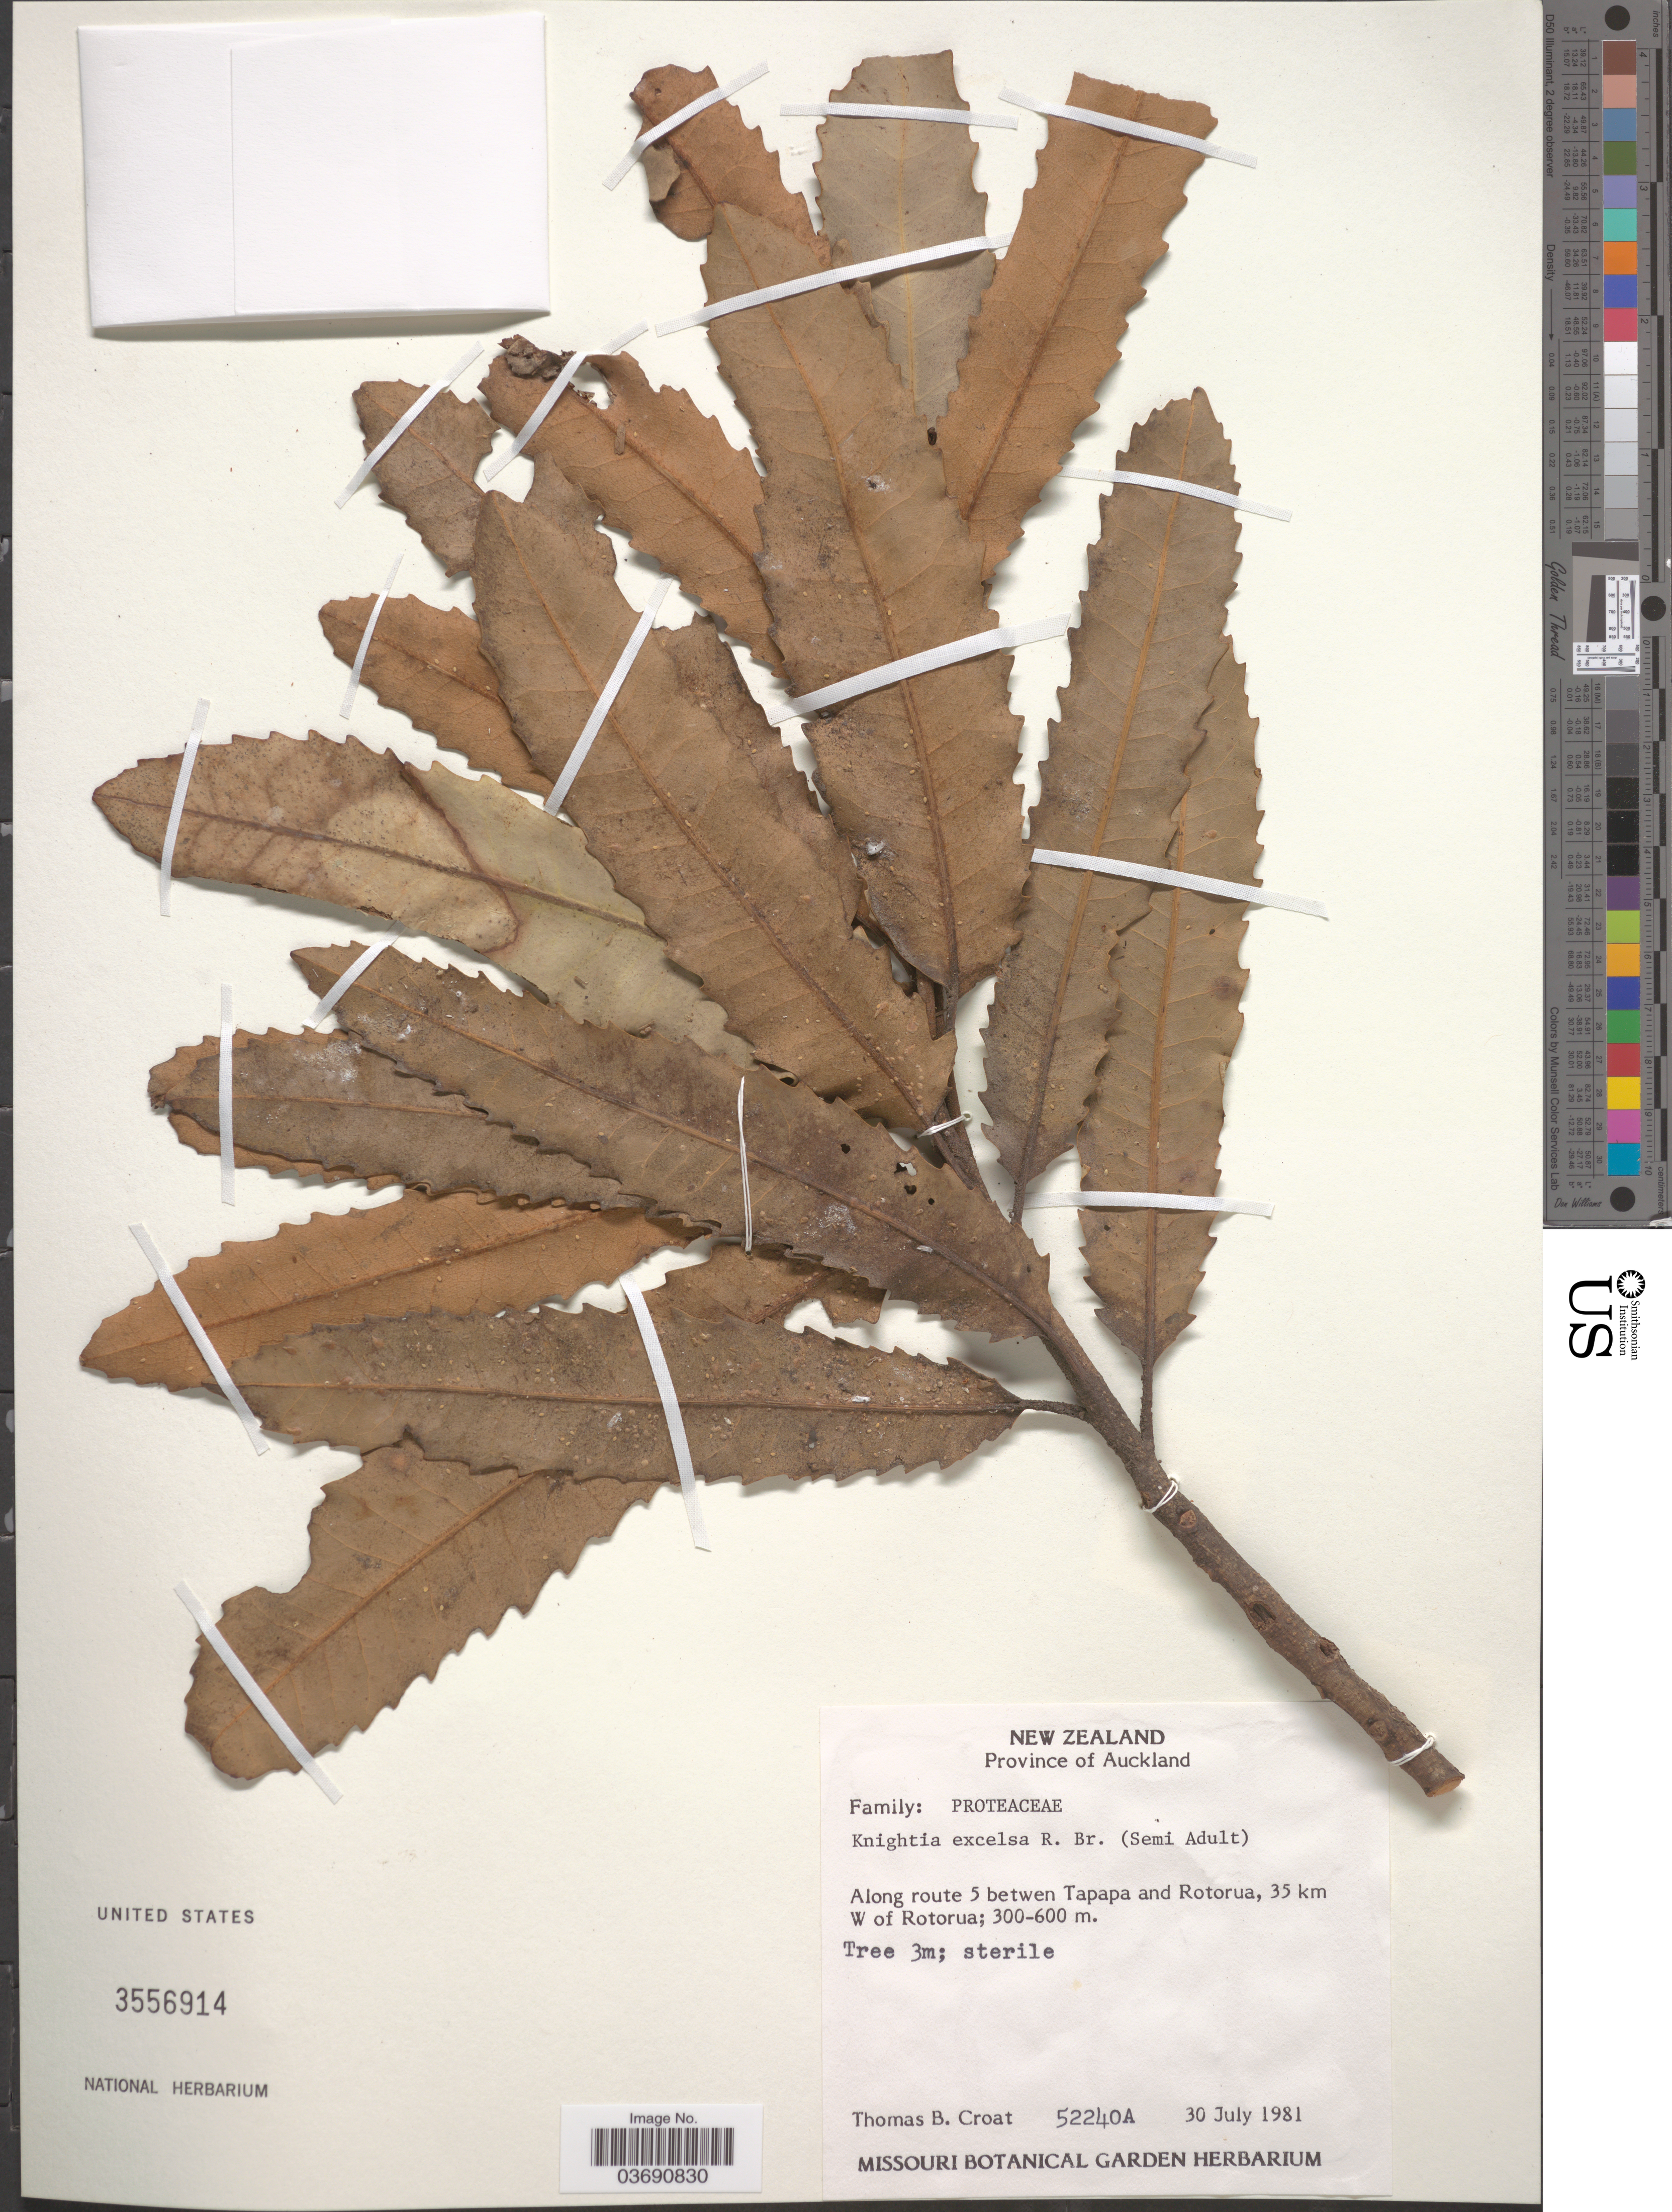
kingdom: Plantae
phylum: Tracheophyta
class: Magnoliopsida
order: Proteales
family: Proteaceae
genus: Knightia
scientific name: Knightia excelsa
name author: R. Br.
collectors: T. B. Croat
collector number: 52240A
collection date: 1981-07-30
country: New Zealand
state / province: Auckland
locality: Along route 5 between Tapapa and Rotorua, 35 km W of Rotorua.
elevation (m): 300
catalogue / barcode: US 3556914